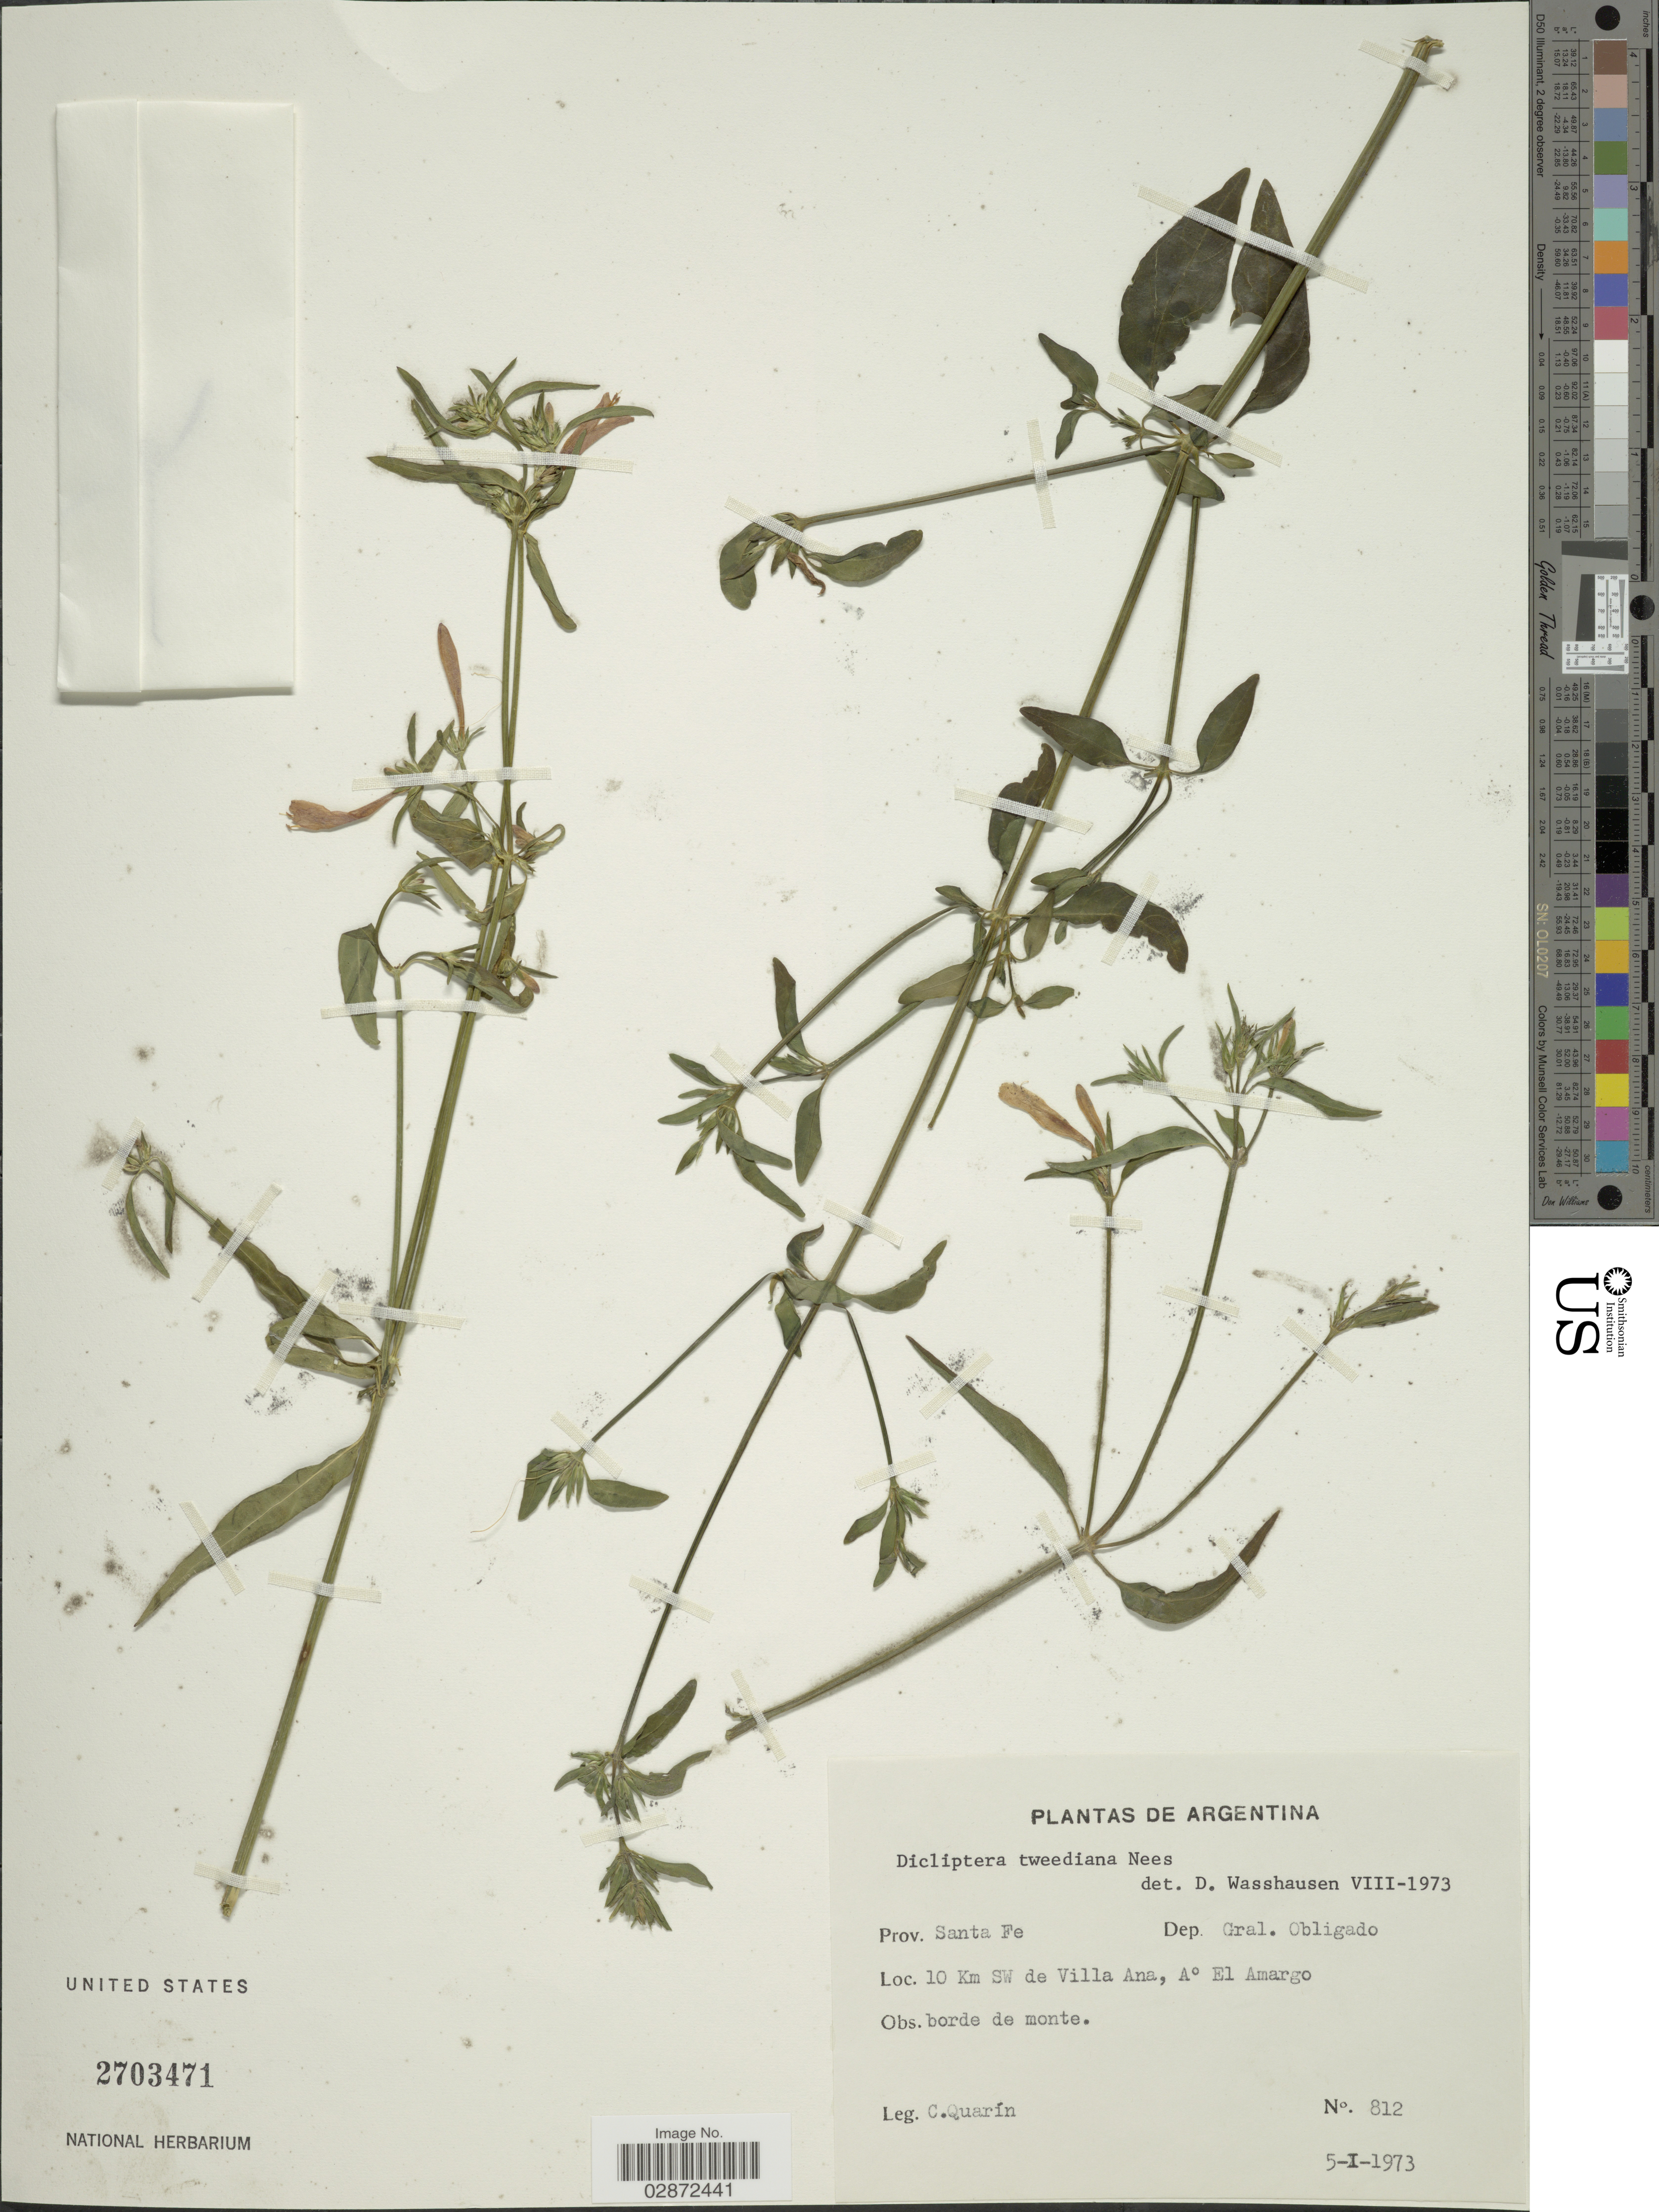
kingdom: Plantae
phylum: Tracheophyta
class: Magnoliopsida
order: Lamiales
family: Acanthaceae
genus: Dicliptera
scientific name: Dicliptera squarrosa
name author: Nees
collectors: C. Quarín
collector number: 812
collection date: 1973-01-05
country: Argentina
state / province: Santa Fe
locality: Prov. Santa Fe. Dep. Gral. Obligado. 10 Km SW de Villa Ana, A° El Amargo.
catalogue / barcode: US 2703471